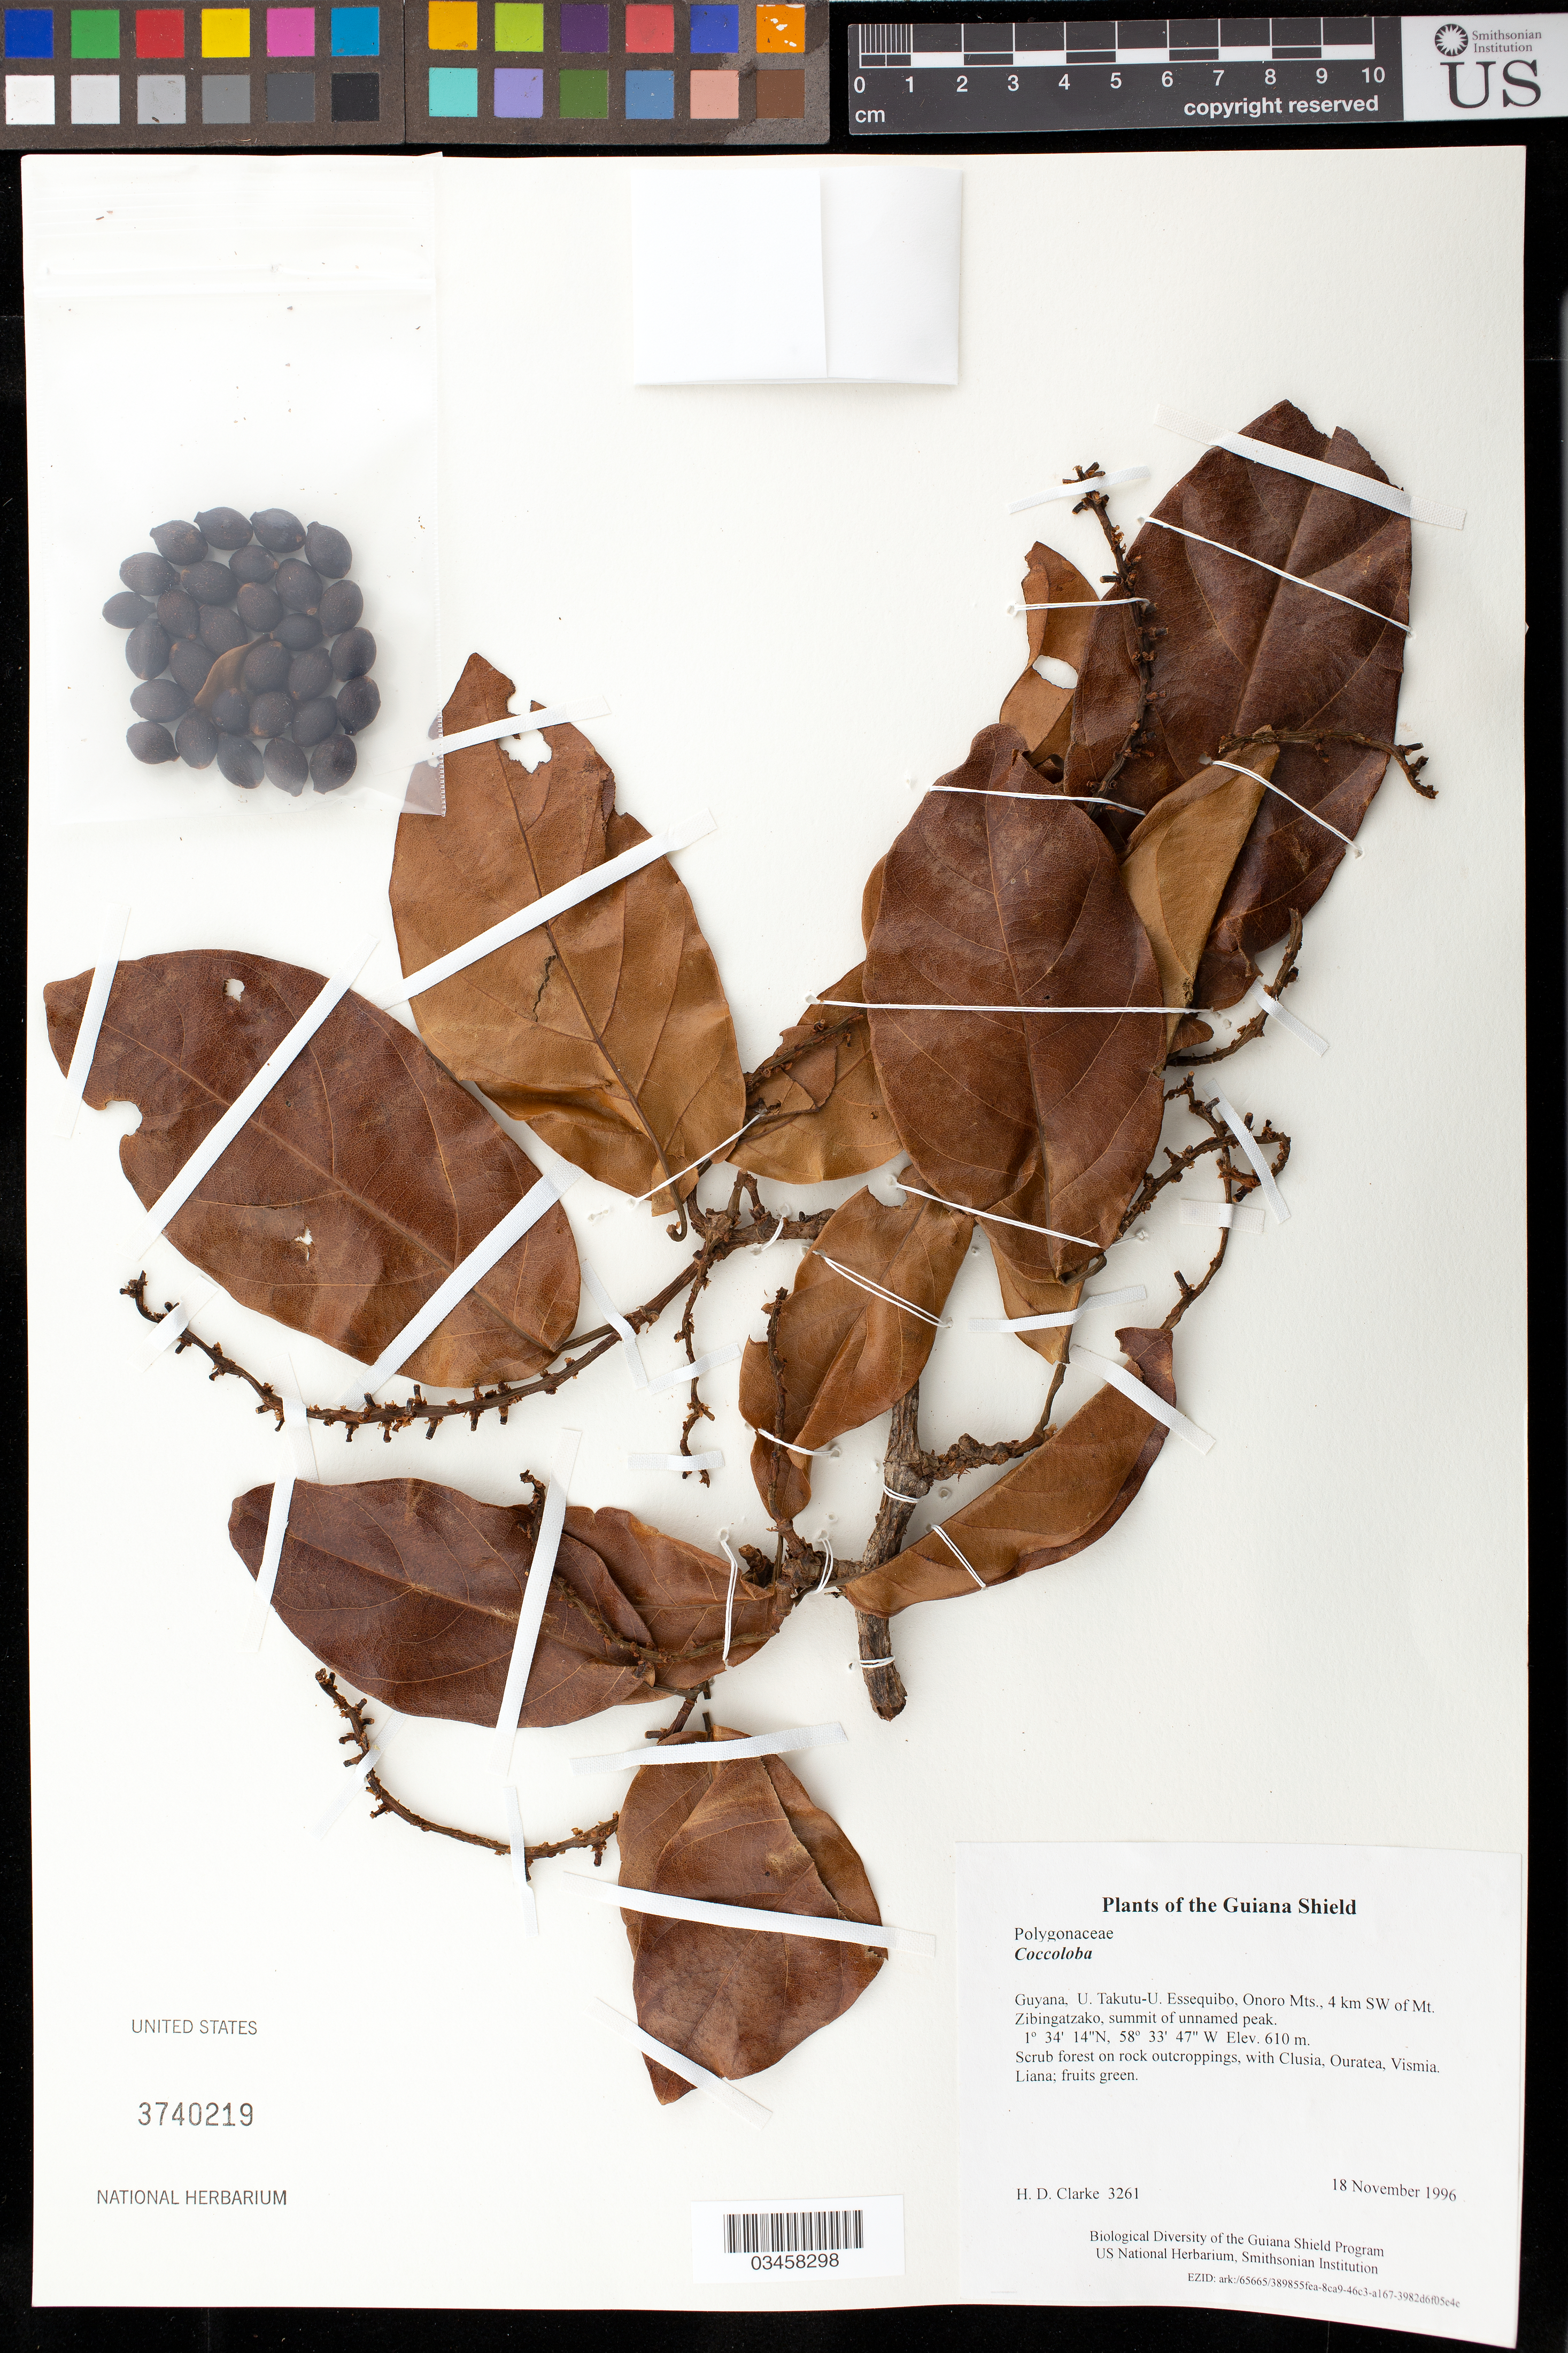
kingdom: Plantae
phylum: Tracheophyta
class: Magnoliopsida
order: Caryophyllales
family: Polygonaceae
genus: Coccoloba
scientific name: Coccoloba sp.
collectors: H. D. Clarke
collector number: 3261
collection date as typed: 18 November 1996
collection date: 1996-11-18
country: Guyana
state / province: U. Takutu-U. Essequibo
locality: Onoro Mts., 4 km SW of Mt. Zibingatzako, summit of unnamed peak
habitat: Scrub forest on rock outcroppings, with Clusia, Ouratea, Vismia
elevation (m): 610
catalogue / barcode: US 3740219